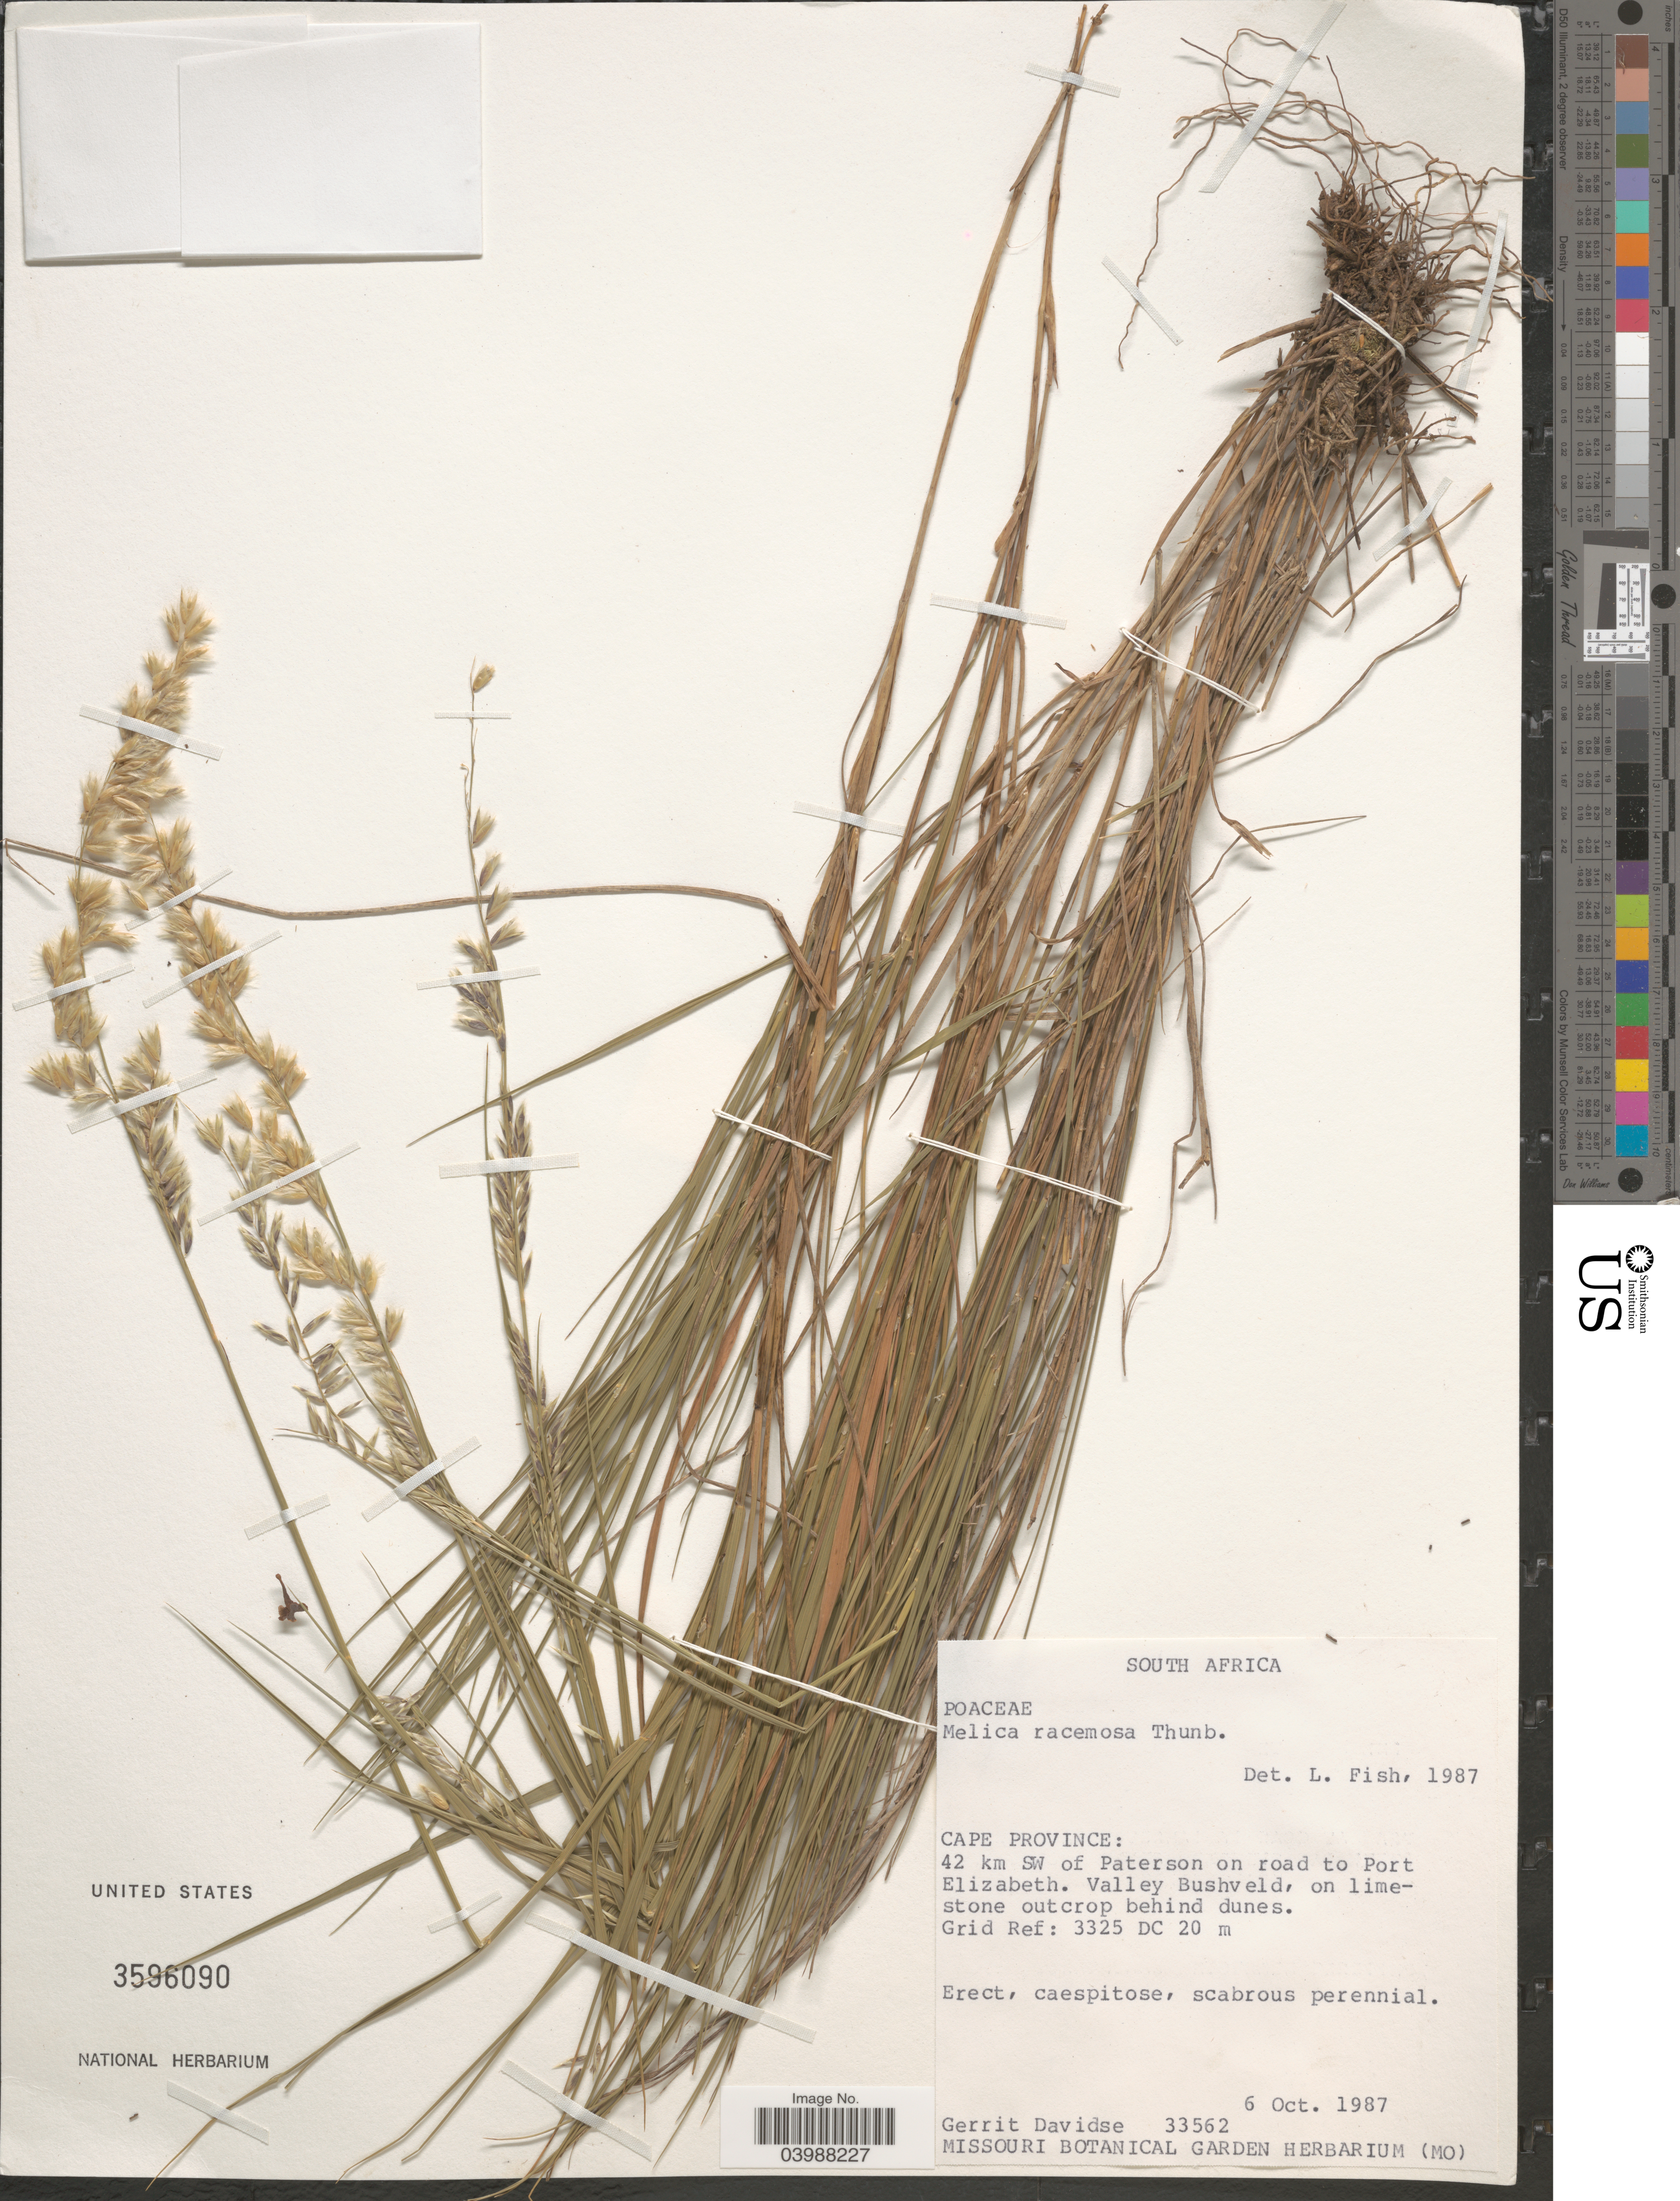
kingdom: Plantae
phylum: Tracheophyta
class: Liliopsida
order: Poales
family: Poaceae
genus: Melica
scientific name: Melica racemosa Muhl., nom. illeg.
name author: Muhl.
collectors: G. Davidse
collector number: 33562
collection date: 1987-10-06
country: South Africa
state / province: Eastern Cape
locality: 42 km SW of Paterson on road to Port Elizabeth. Valley Bushveld, on limestone outcrop behind dunes. Grid Ref: 3325 DC.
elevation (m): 20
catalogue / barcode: US 3596090